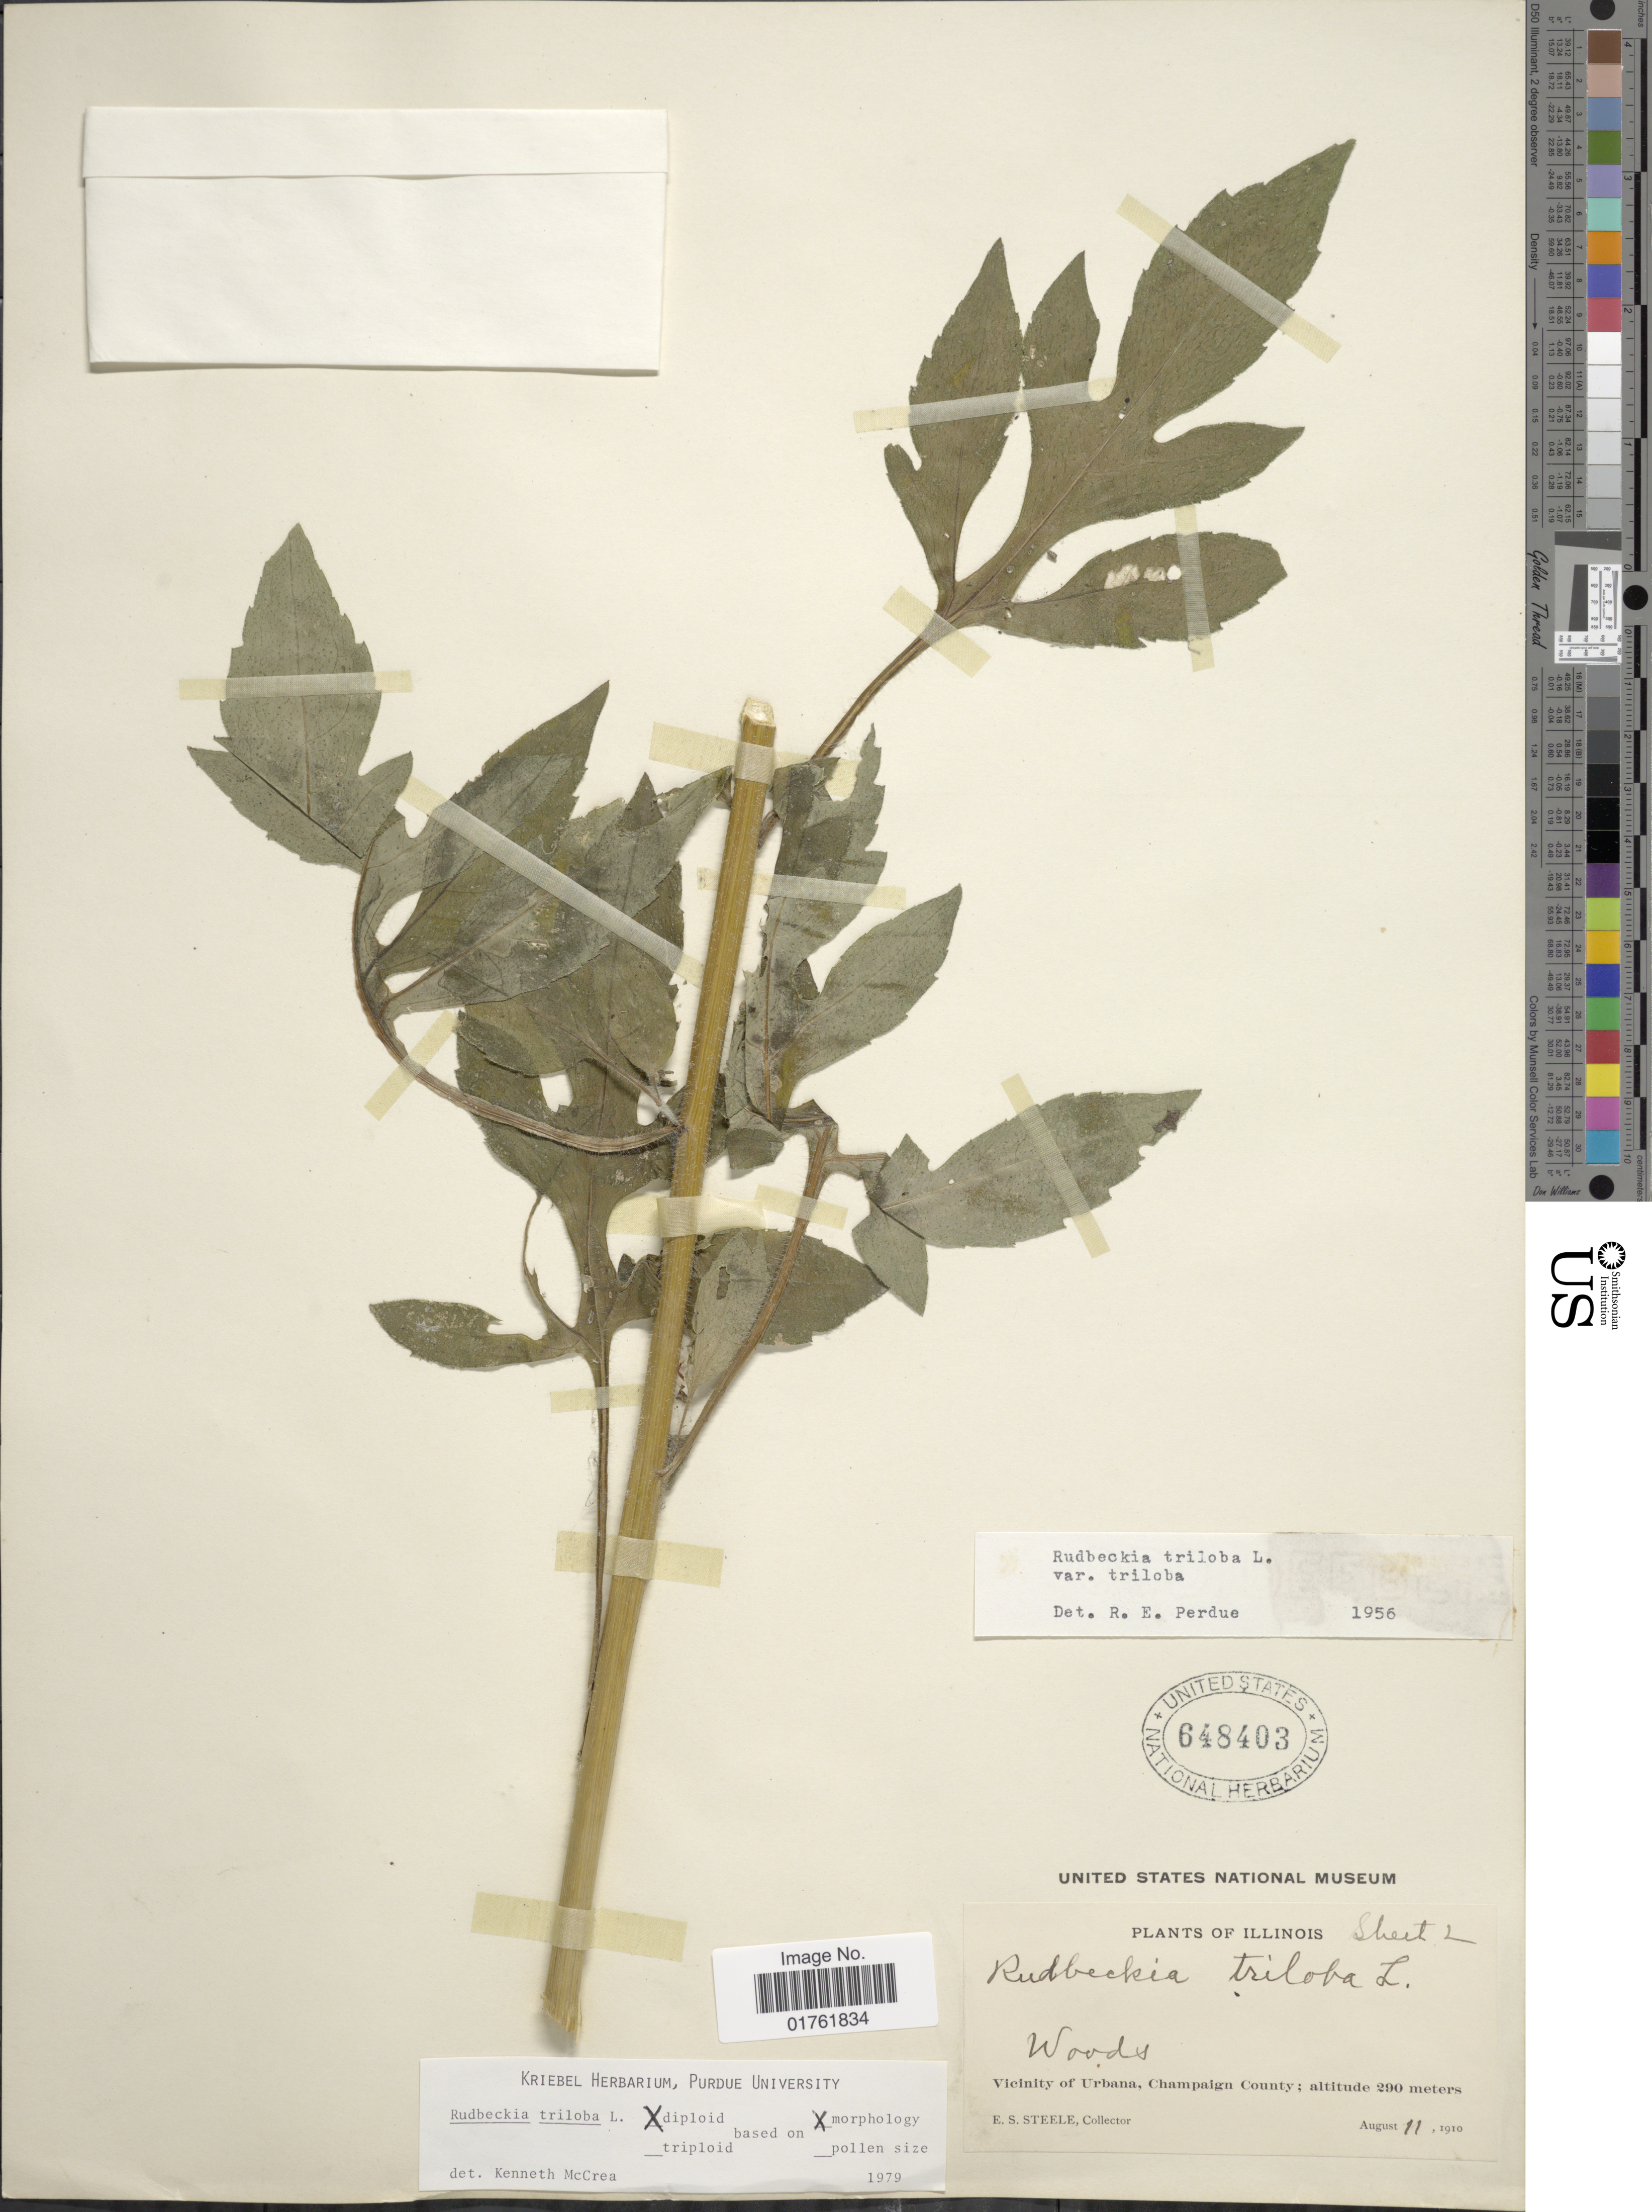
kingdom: Plantae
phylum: Tracheophyta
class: Magnoliopsida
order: Asterales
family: Asteraceae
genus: Rudbeckia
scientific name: Rudbeckia triloba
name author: L.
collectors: E. Steele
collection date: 1910-08-11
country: United States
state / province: Illinois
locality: Woods, Vicinity of Urbana, Champaign County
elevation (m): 290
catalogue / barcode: US 648403